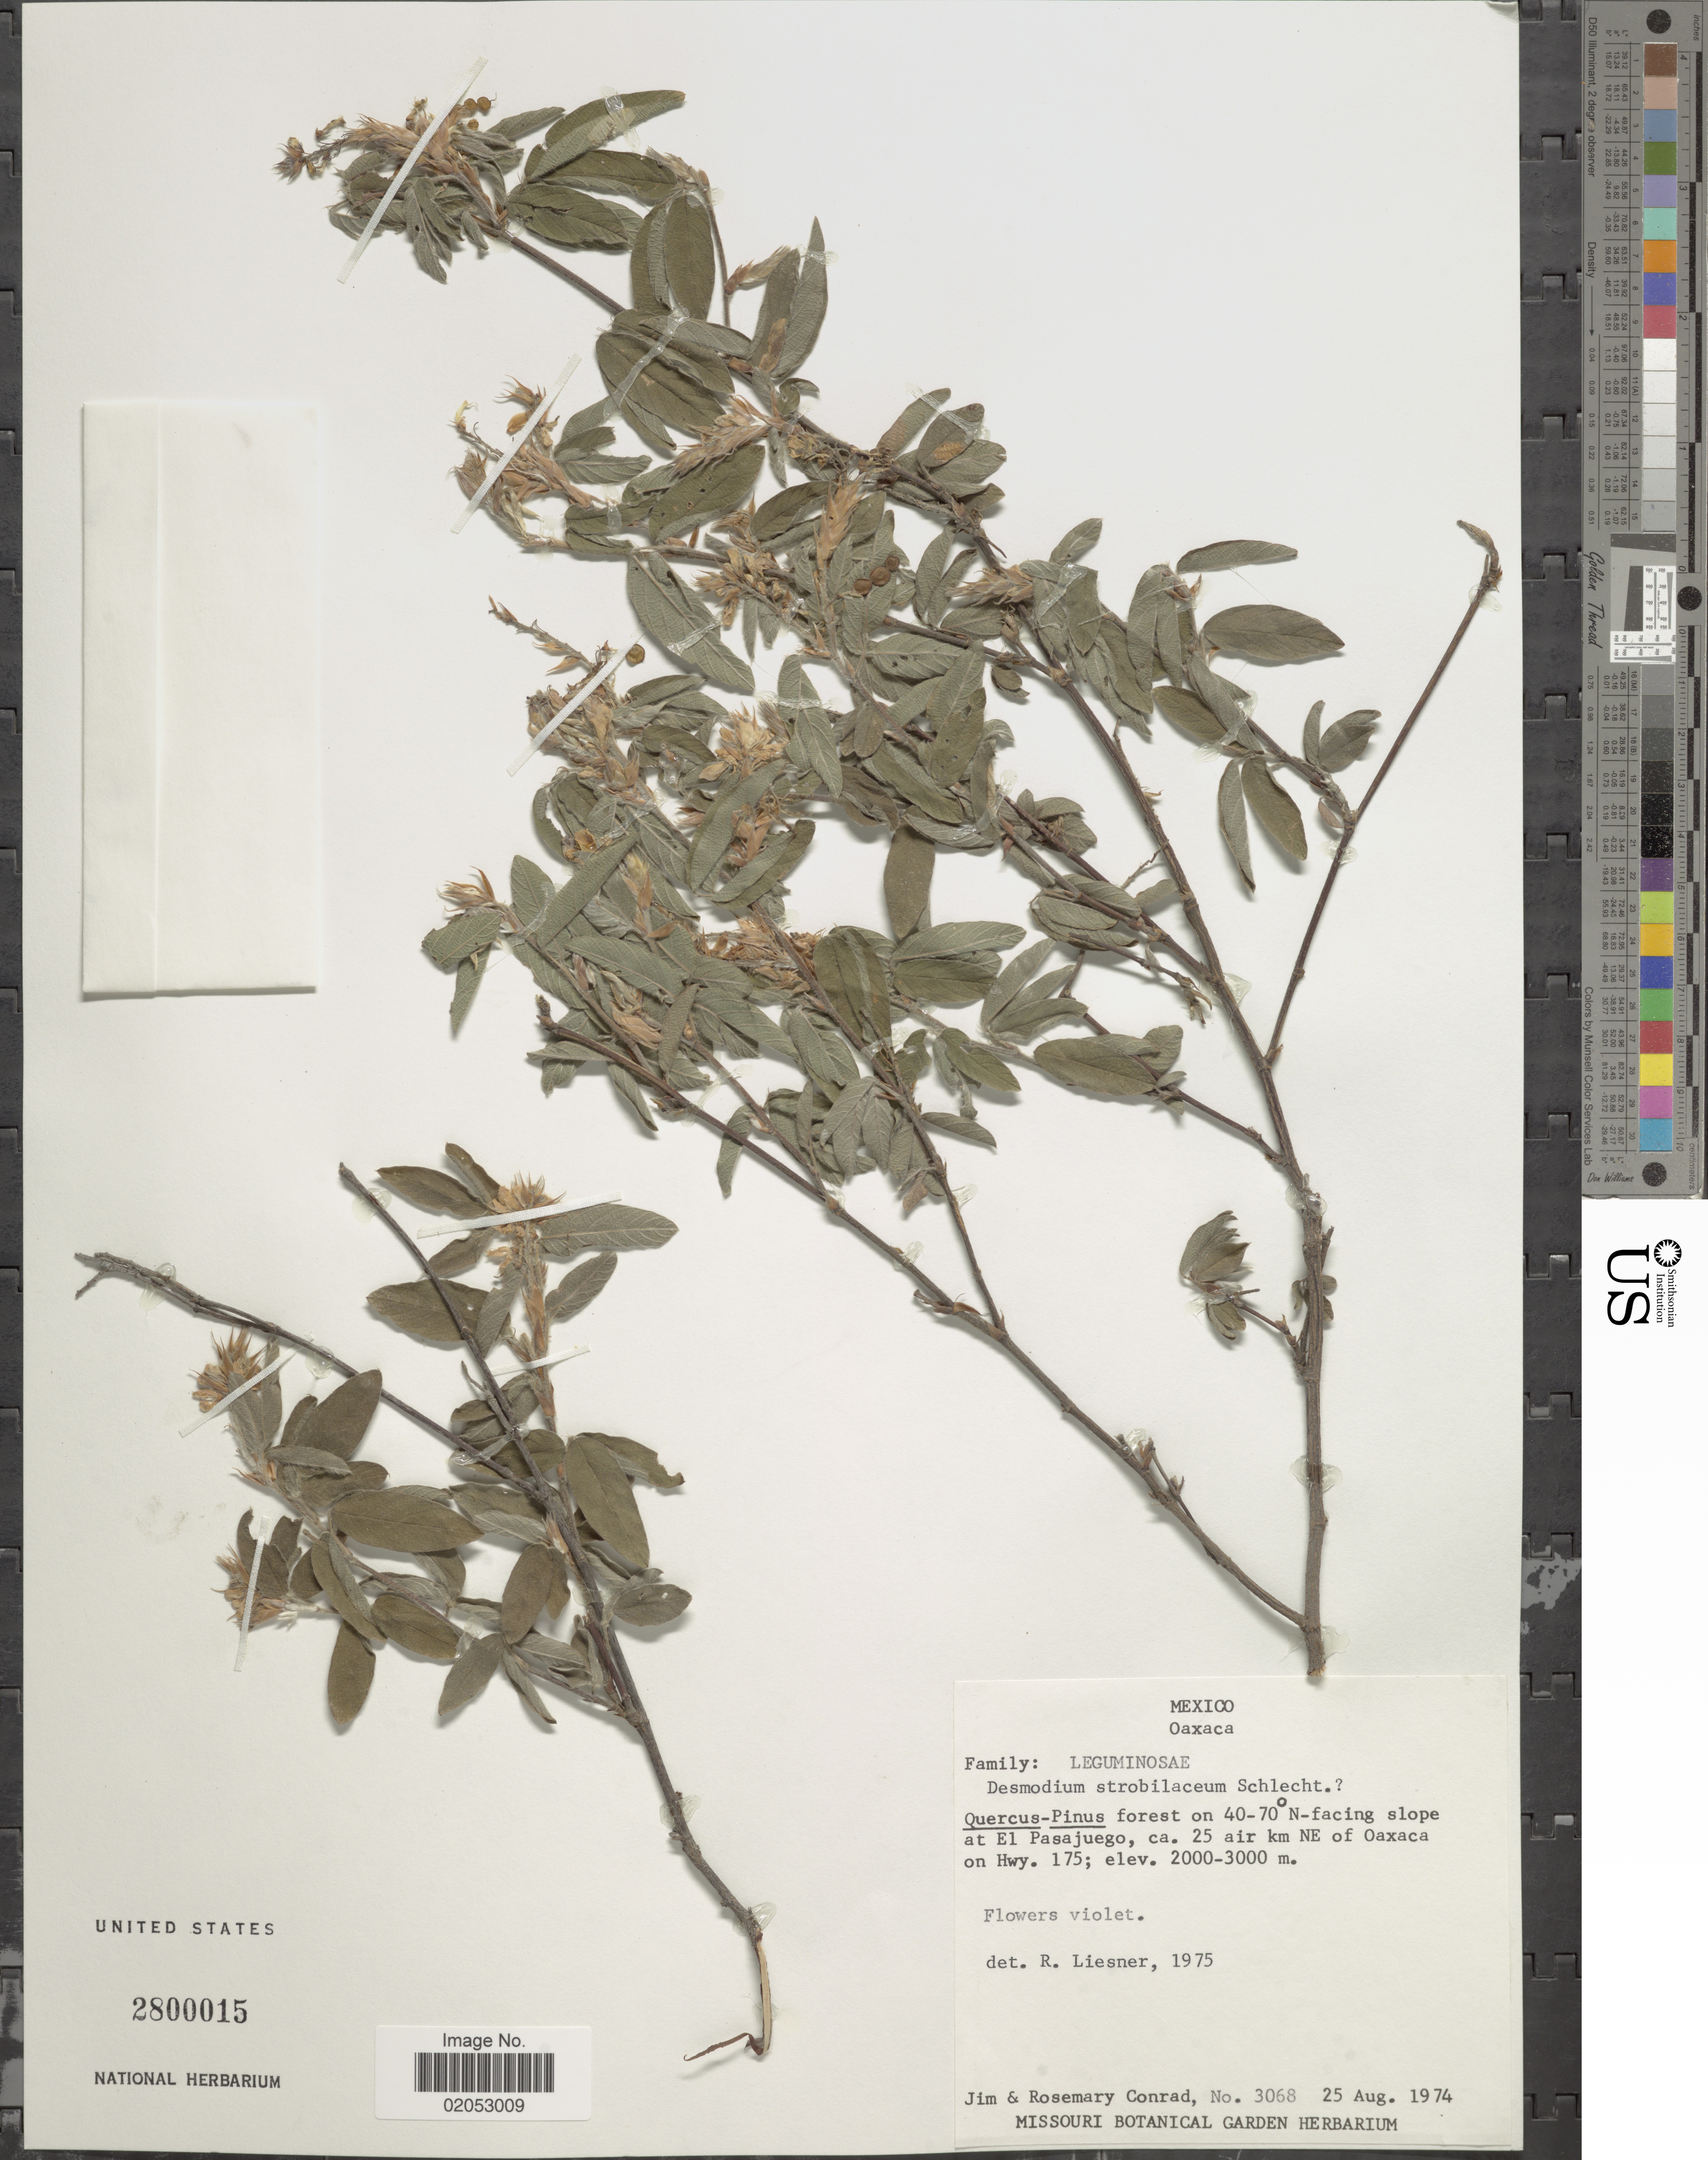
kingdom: Plantae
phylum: Tracheophyta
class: Magnoliopsida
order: Fabales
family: Fabaceae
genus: Desmodium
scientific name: Desmodium strobilaceum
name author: Schltdl.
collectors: J. Conrad & R. Conrad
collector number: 3068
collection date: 1974-08-25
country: Mexico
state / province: Oaxaca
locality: Quercus-Pinus forest on 40-70Ü N-facing slope at El Pasajuego, ca. 25 air km NE of Oaxaca on Hwy.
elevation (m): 2000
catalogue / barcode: US 2800015